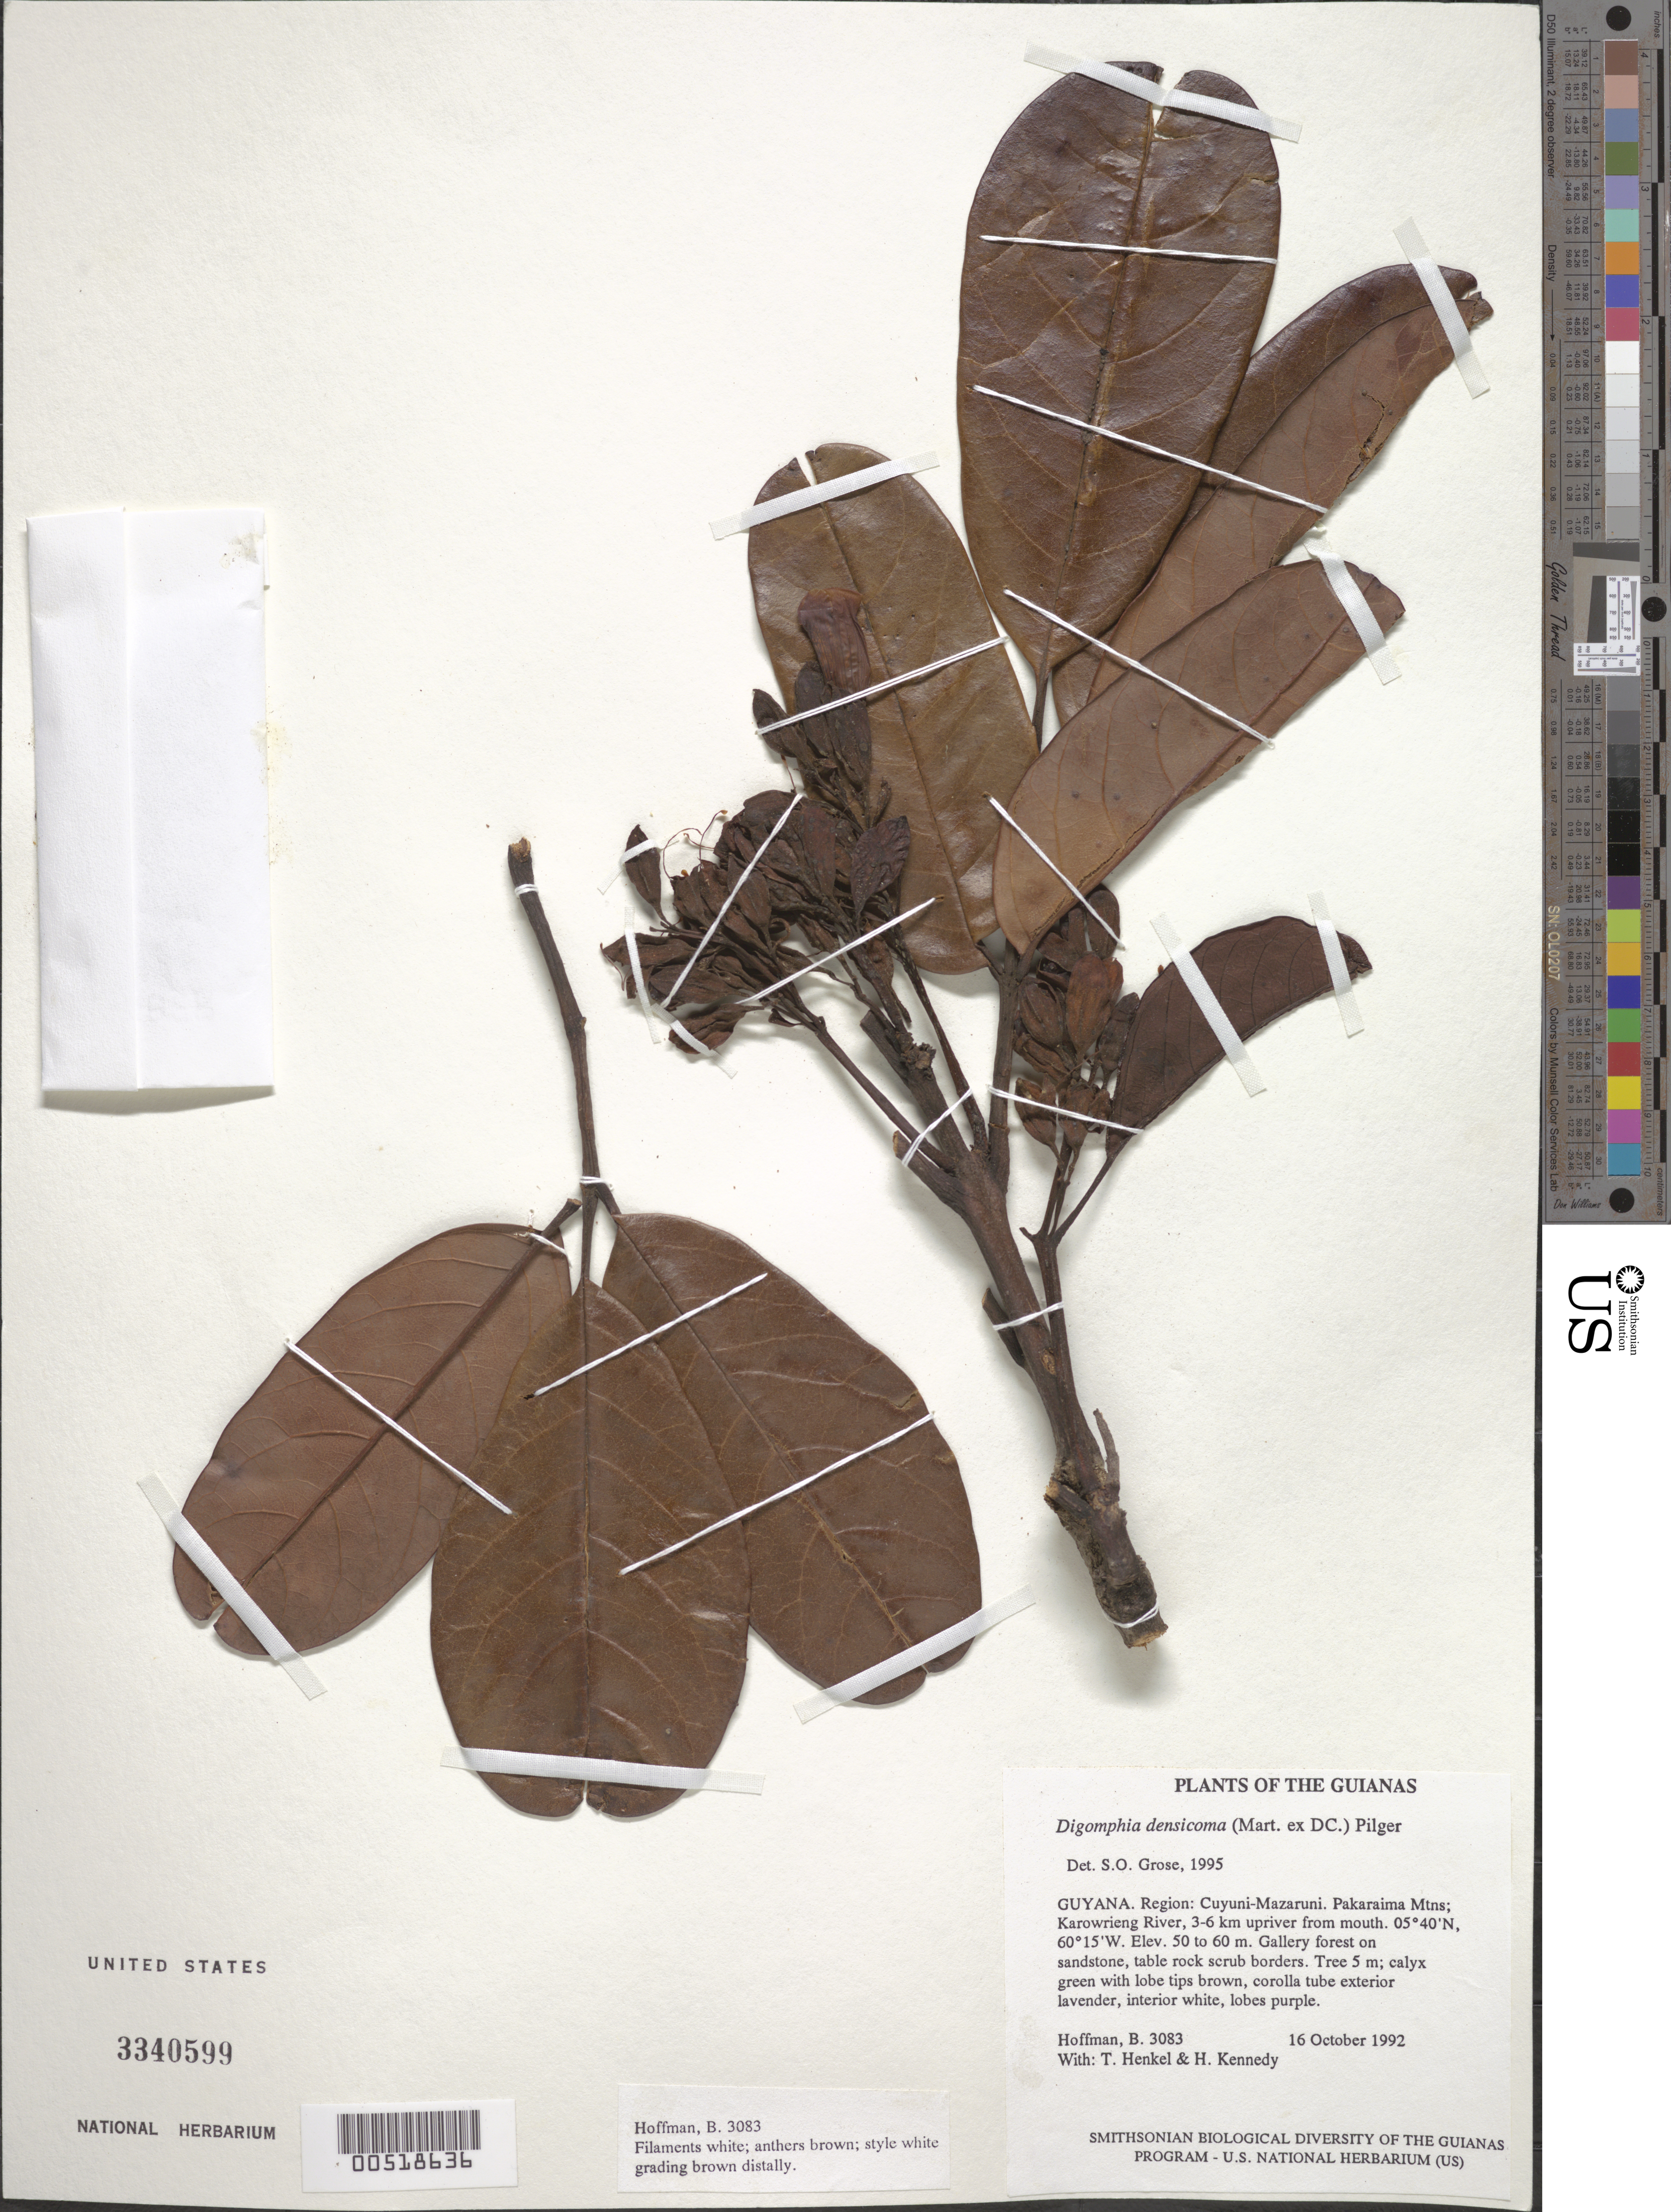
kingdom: Plantae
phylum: Tracheophyta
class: Magnoliopsida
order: Lamiales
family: Bignoniaceae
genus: Digomphia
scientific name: Digomphia densicoma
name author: (Mart. ex DC.) Pilg.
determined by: Grose, S. O.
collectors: B. Hoffman, T. Henkel & H. Kennedy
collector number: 3083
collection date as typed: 16 October 1992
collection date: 1992-10-16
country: Guyana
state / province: Cuyuni-Mazaruni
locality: Pakaraima Mountains; Karowrieng River, 3-6 km upriver from mouth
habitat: Gallery forest on sandstone, table rock scrub borders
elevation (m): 50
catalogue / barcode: US 3340599